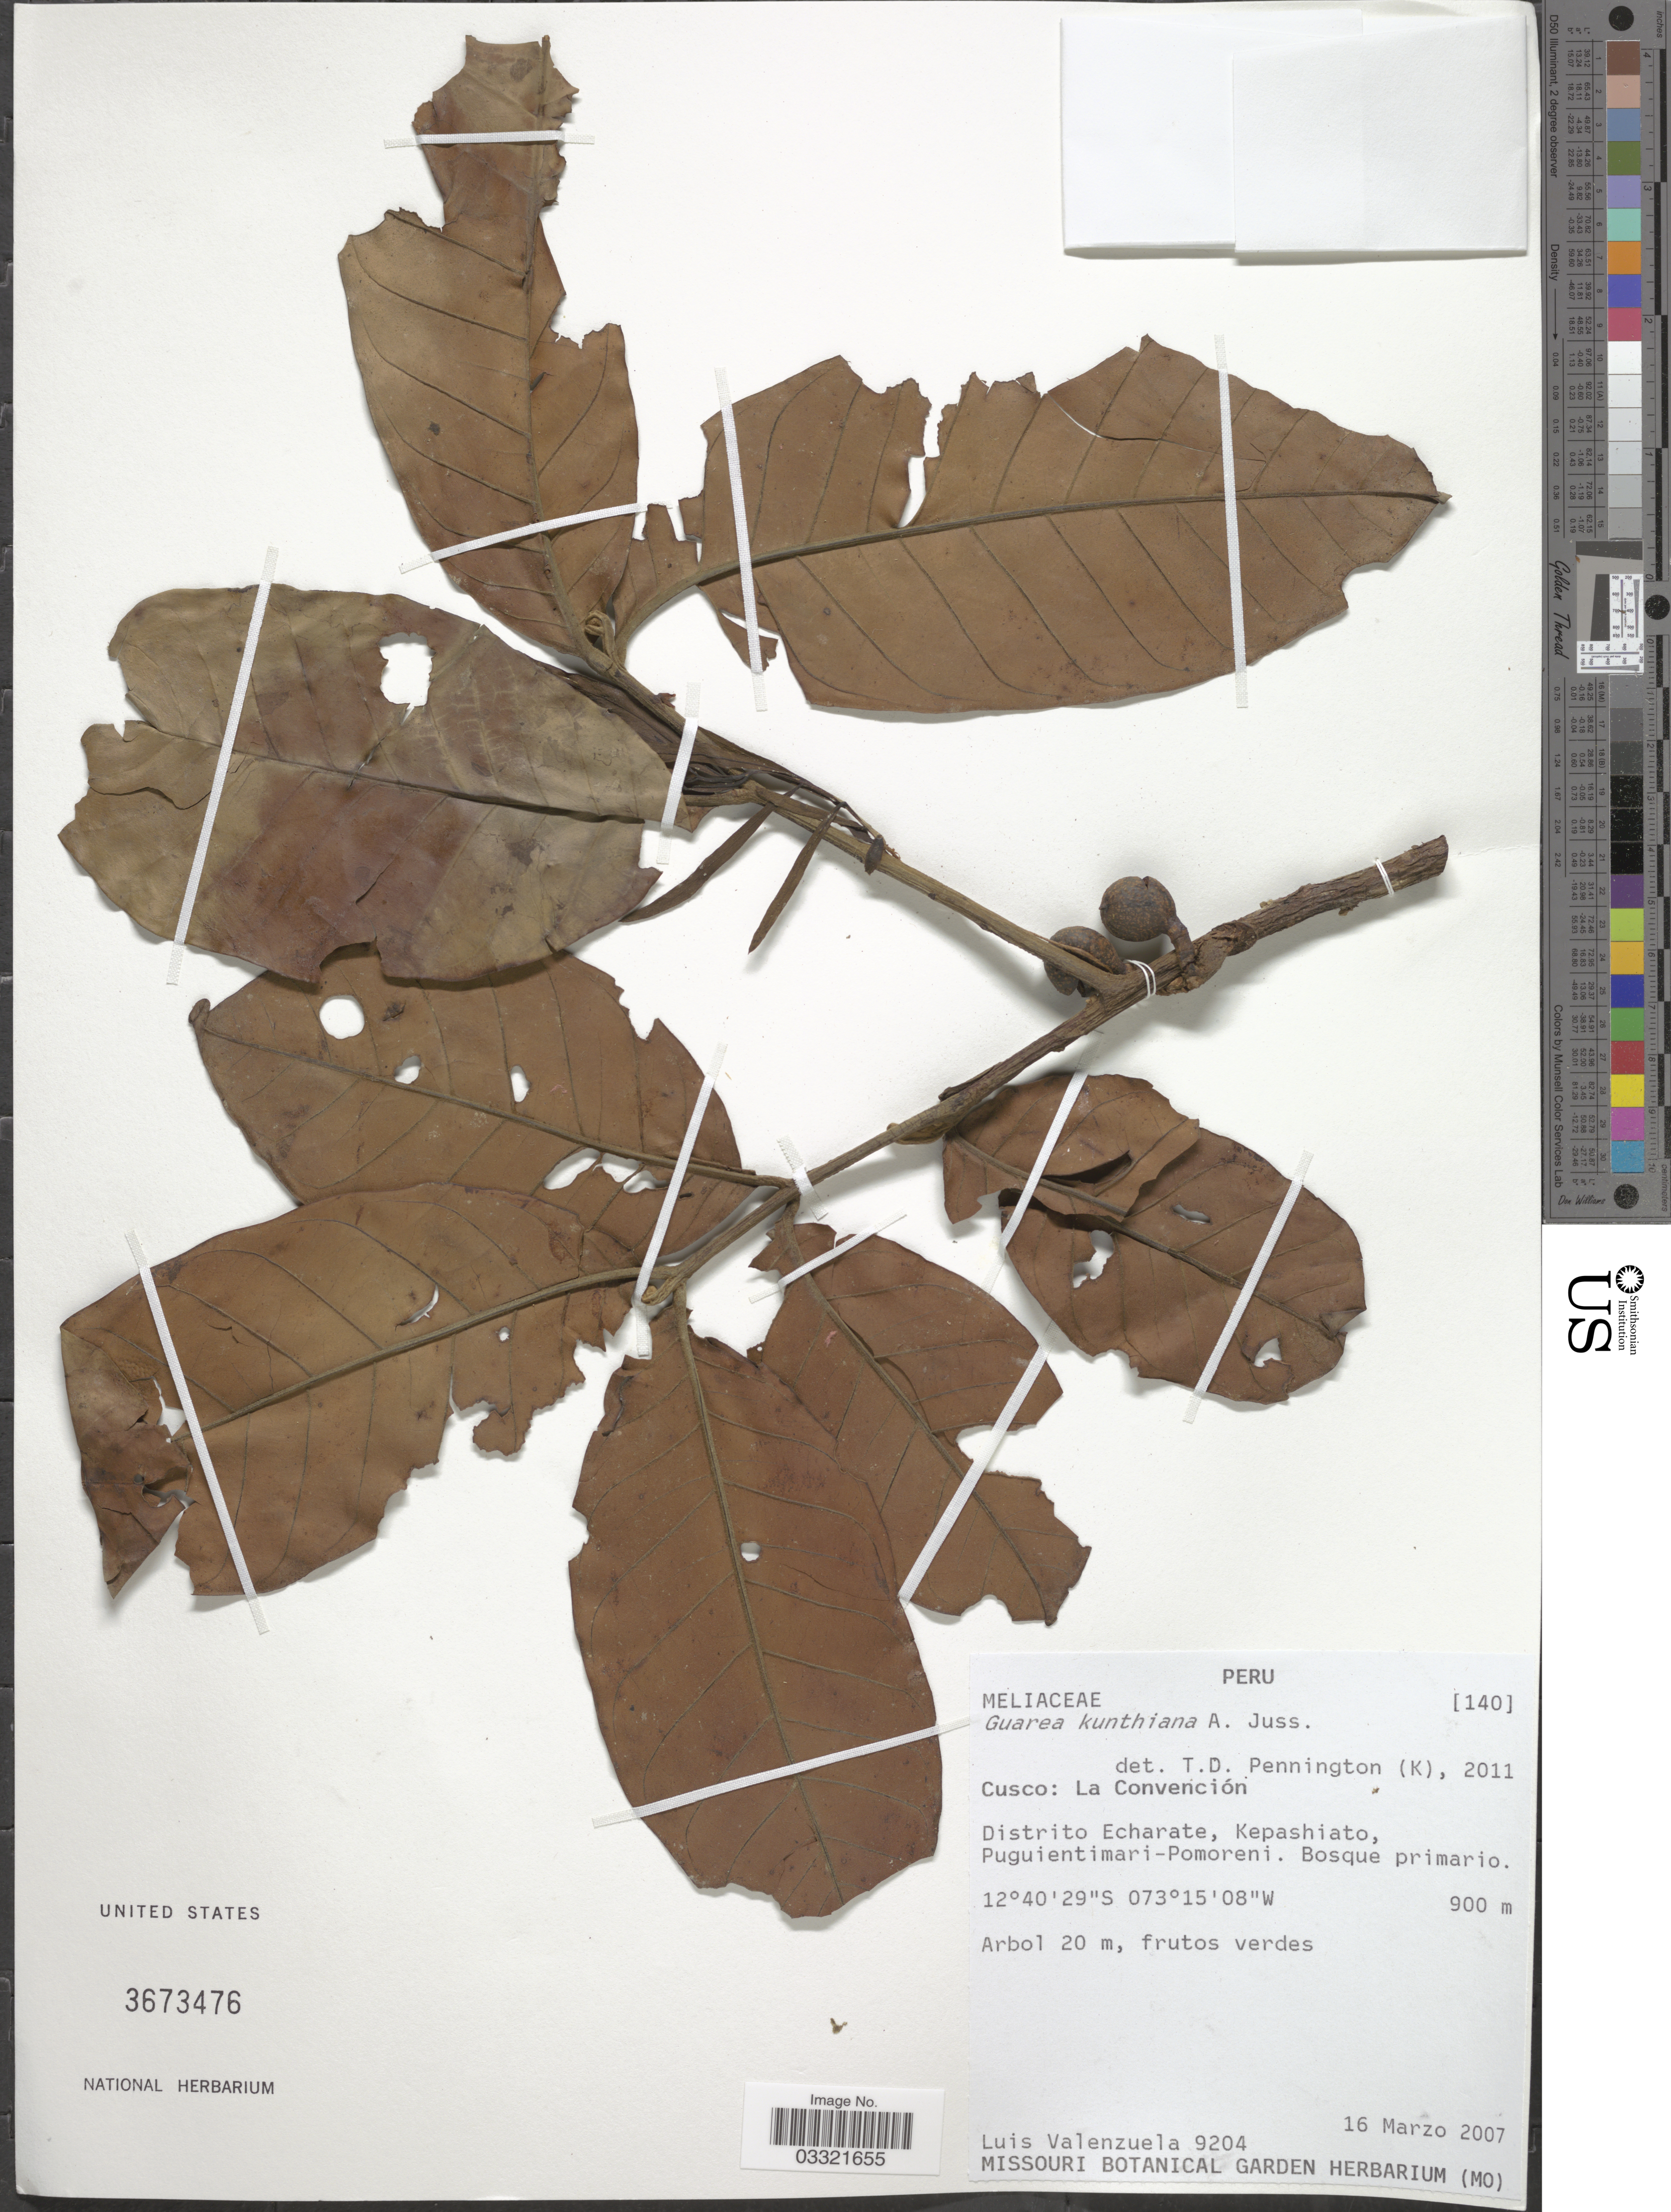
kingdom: Plantae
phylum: Tracheophyta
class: Magnoliopsida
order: Sapindales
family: Meliaceae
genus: Guarea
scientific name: Guarea kunthiana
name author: A. Juss.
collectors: L. Valenzuela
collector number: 9204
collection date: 2007-03-16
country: Peru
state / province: Cusco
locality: La Convención. Distrito Echarate, Kepashiato, Puguientimari - Pomoreni.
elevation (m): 900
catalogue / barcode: US 3673476